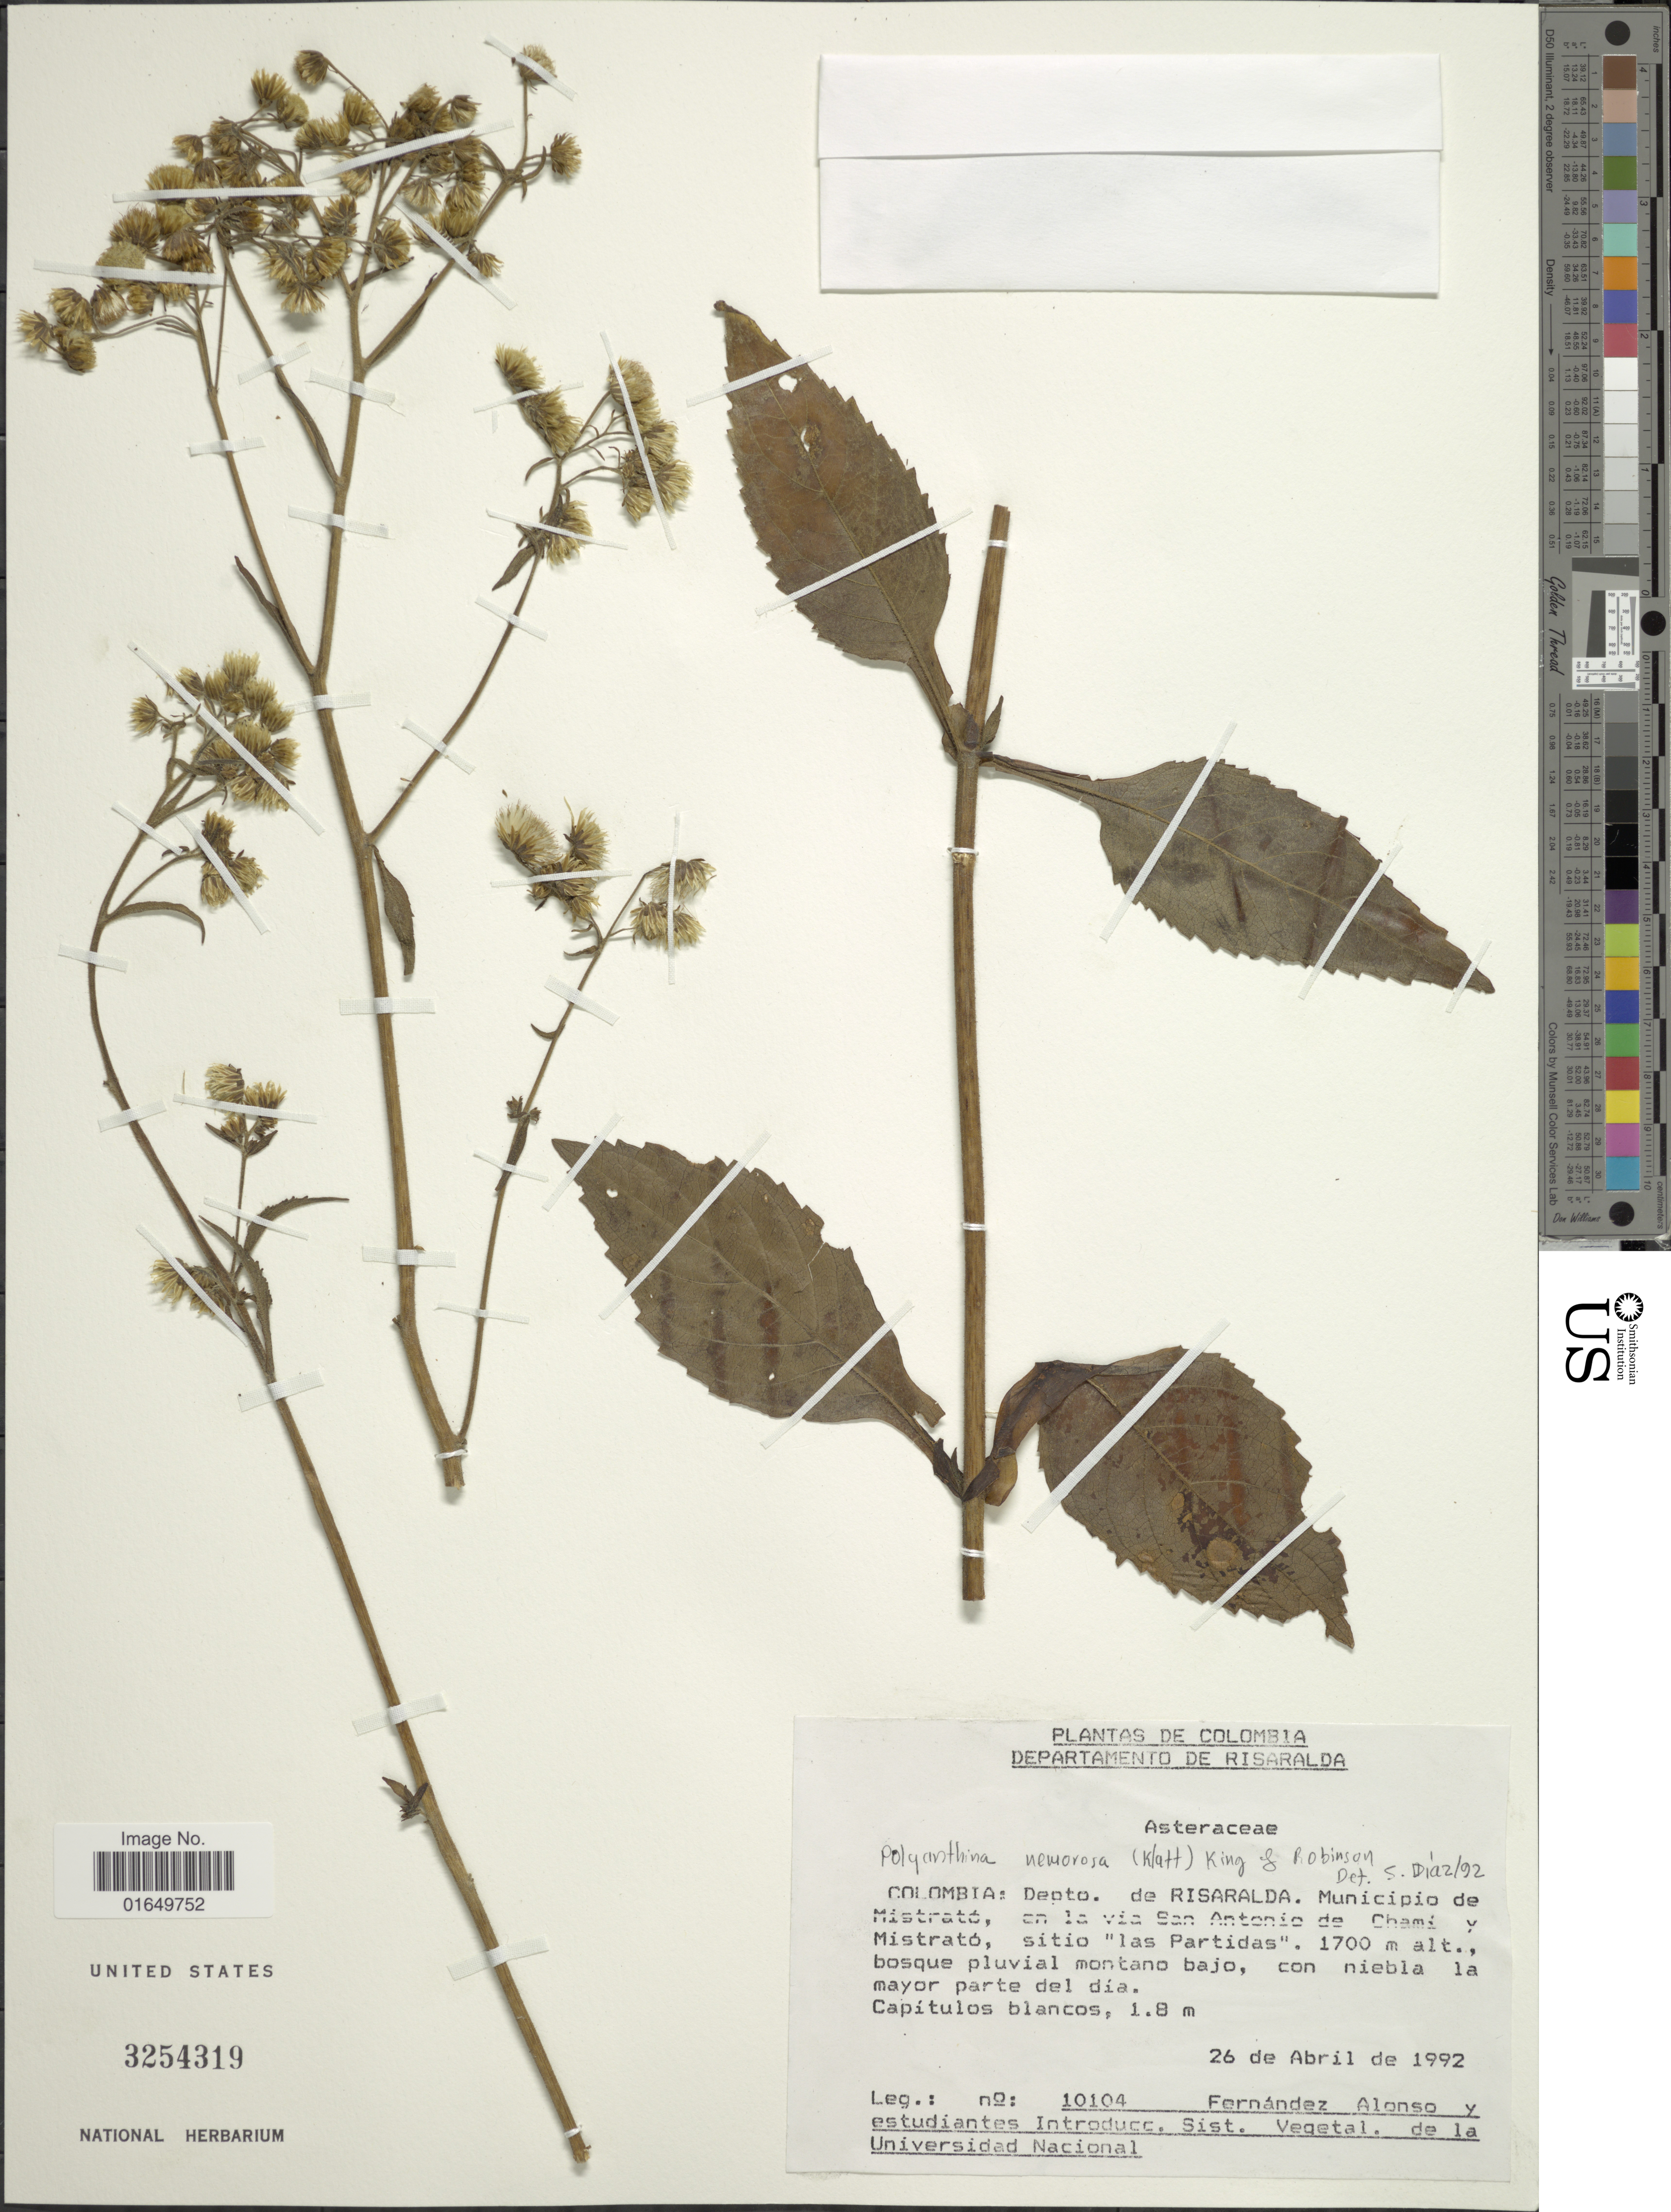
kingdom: Plantae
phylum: Tracheophyta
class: Magnoliopsida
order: Asterales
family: Asteraceae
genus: Polyanthina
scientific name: Polyanthina nemorosa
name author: (Klatt) R.M. King & H. Rob.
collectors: F. Alonso & Estudiantes Introducc. Sist. Vegetal. de la Universidad Nacional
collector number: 10104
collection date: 1992-04-26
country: Colombia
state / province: Risaralda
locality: Municipio de Mistrató, en la via San Antonio de Chamí y Mistrató, sito "las Partidas"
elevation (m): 1700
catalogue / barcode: US 3254319